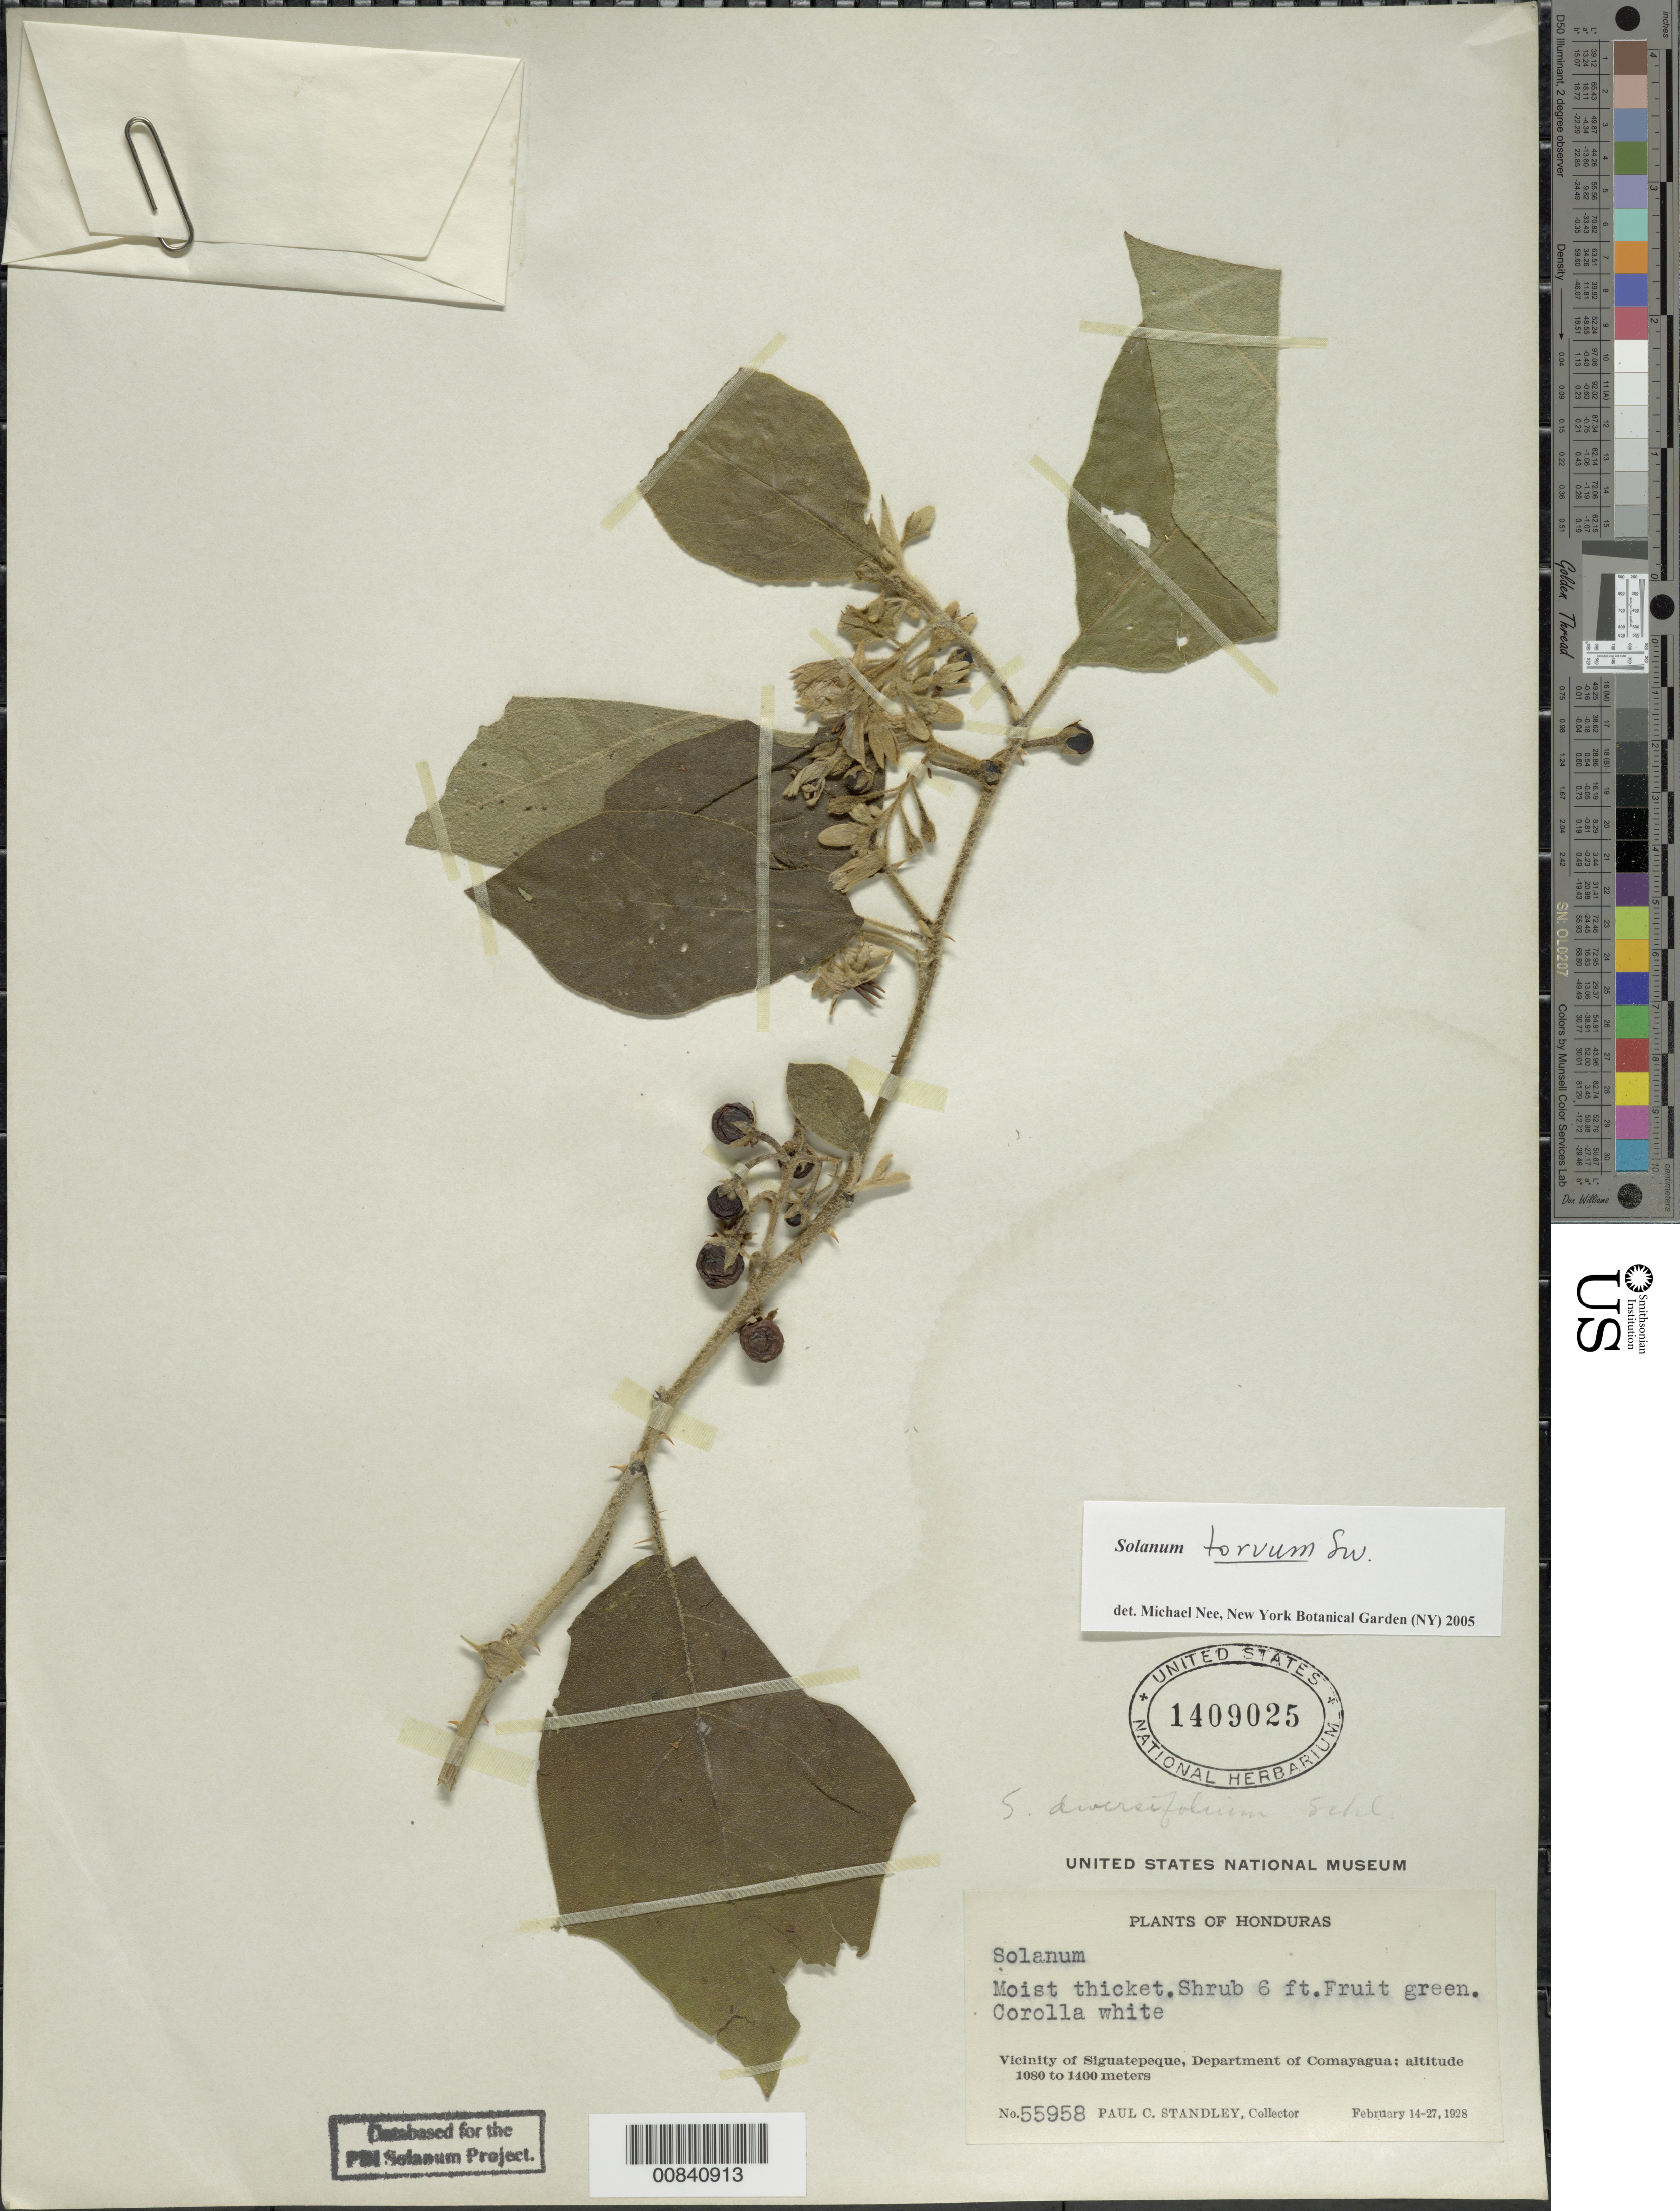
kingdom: Plantae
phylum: Tracheophyta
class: Magnoliopsida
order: Solanales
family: Solanaceae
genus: Solanum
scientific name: Solanum torvum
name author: Sw.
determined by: Nee, Michael H.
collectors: P. C. Standley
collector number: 55958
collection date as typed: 14 Feb 1928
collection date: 1928-02-14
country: Honduras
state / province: Comayagua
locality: Vicinity of Siguatepeque.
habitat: Moist thicket.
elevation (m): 1080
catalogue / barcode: US 1409025